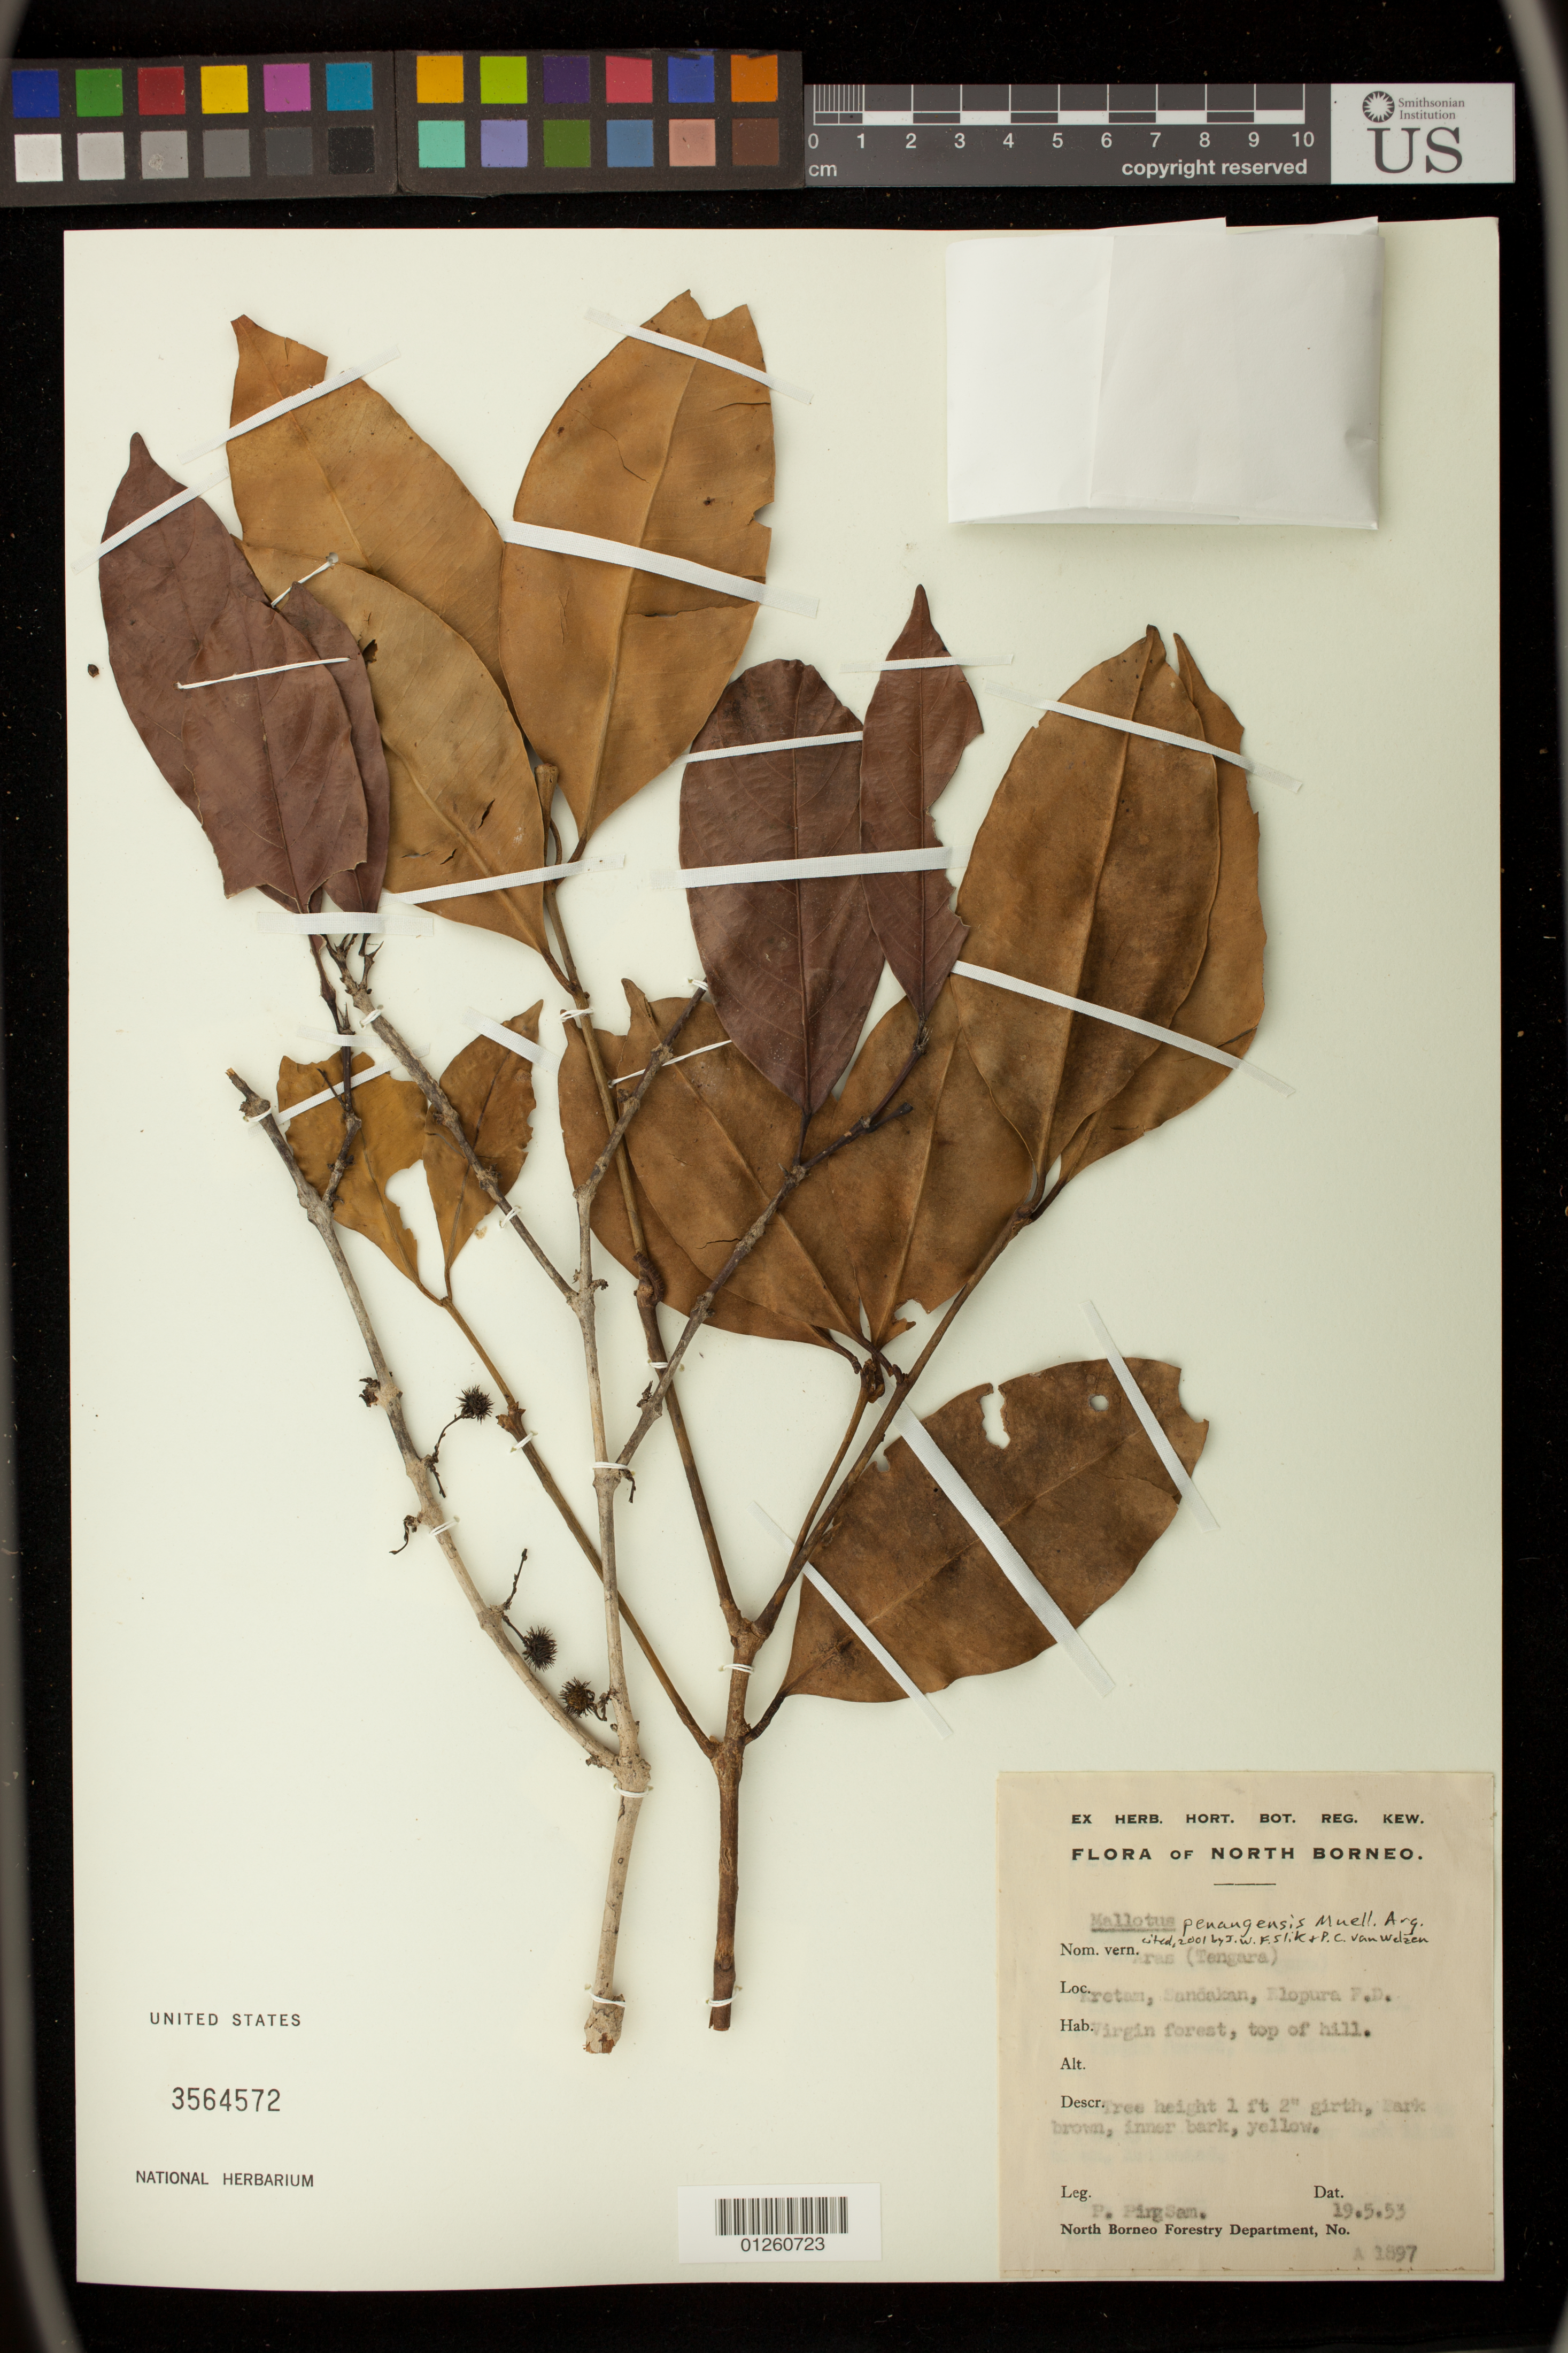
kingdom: Plantae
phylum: Tracheophyta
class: Magnoliopsida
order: Malpighiales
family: Euphorbiaceae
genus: Mallotus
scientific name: Mallotus penangensis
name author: Müll. Arg.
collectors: P.P. Sam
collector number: A 1897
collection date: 1953-05-19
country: Malaysia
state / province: Sabah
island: Borneo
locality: North Borneo. Kretam, Sandakan, Elopura F. D.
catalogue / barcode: US 3564572